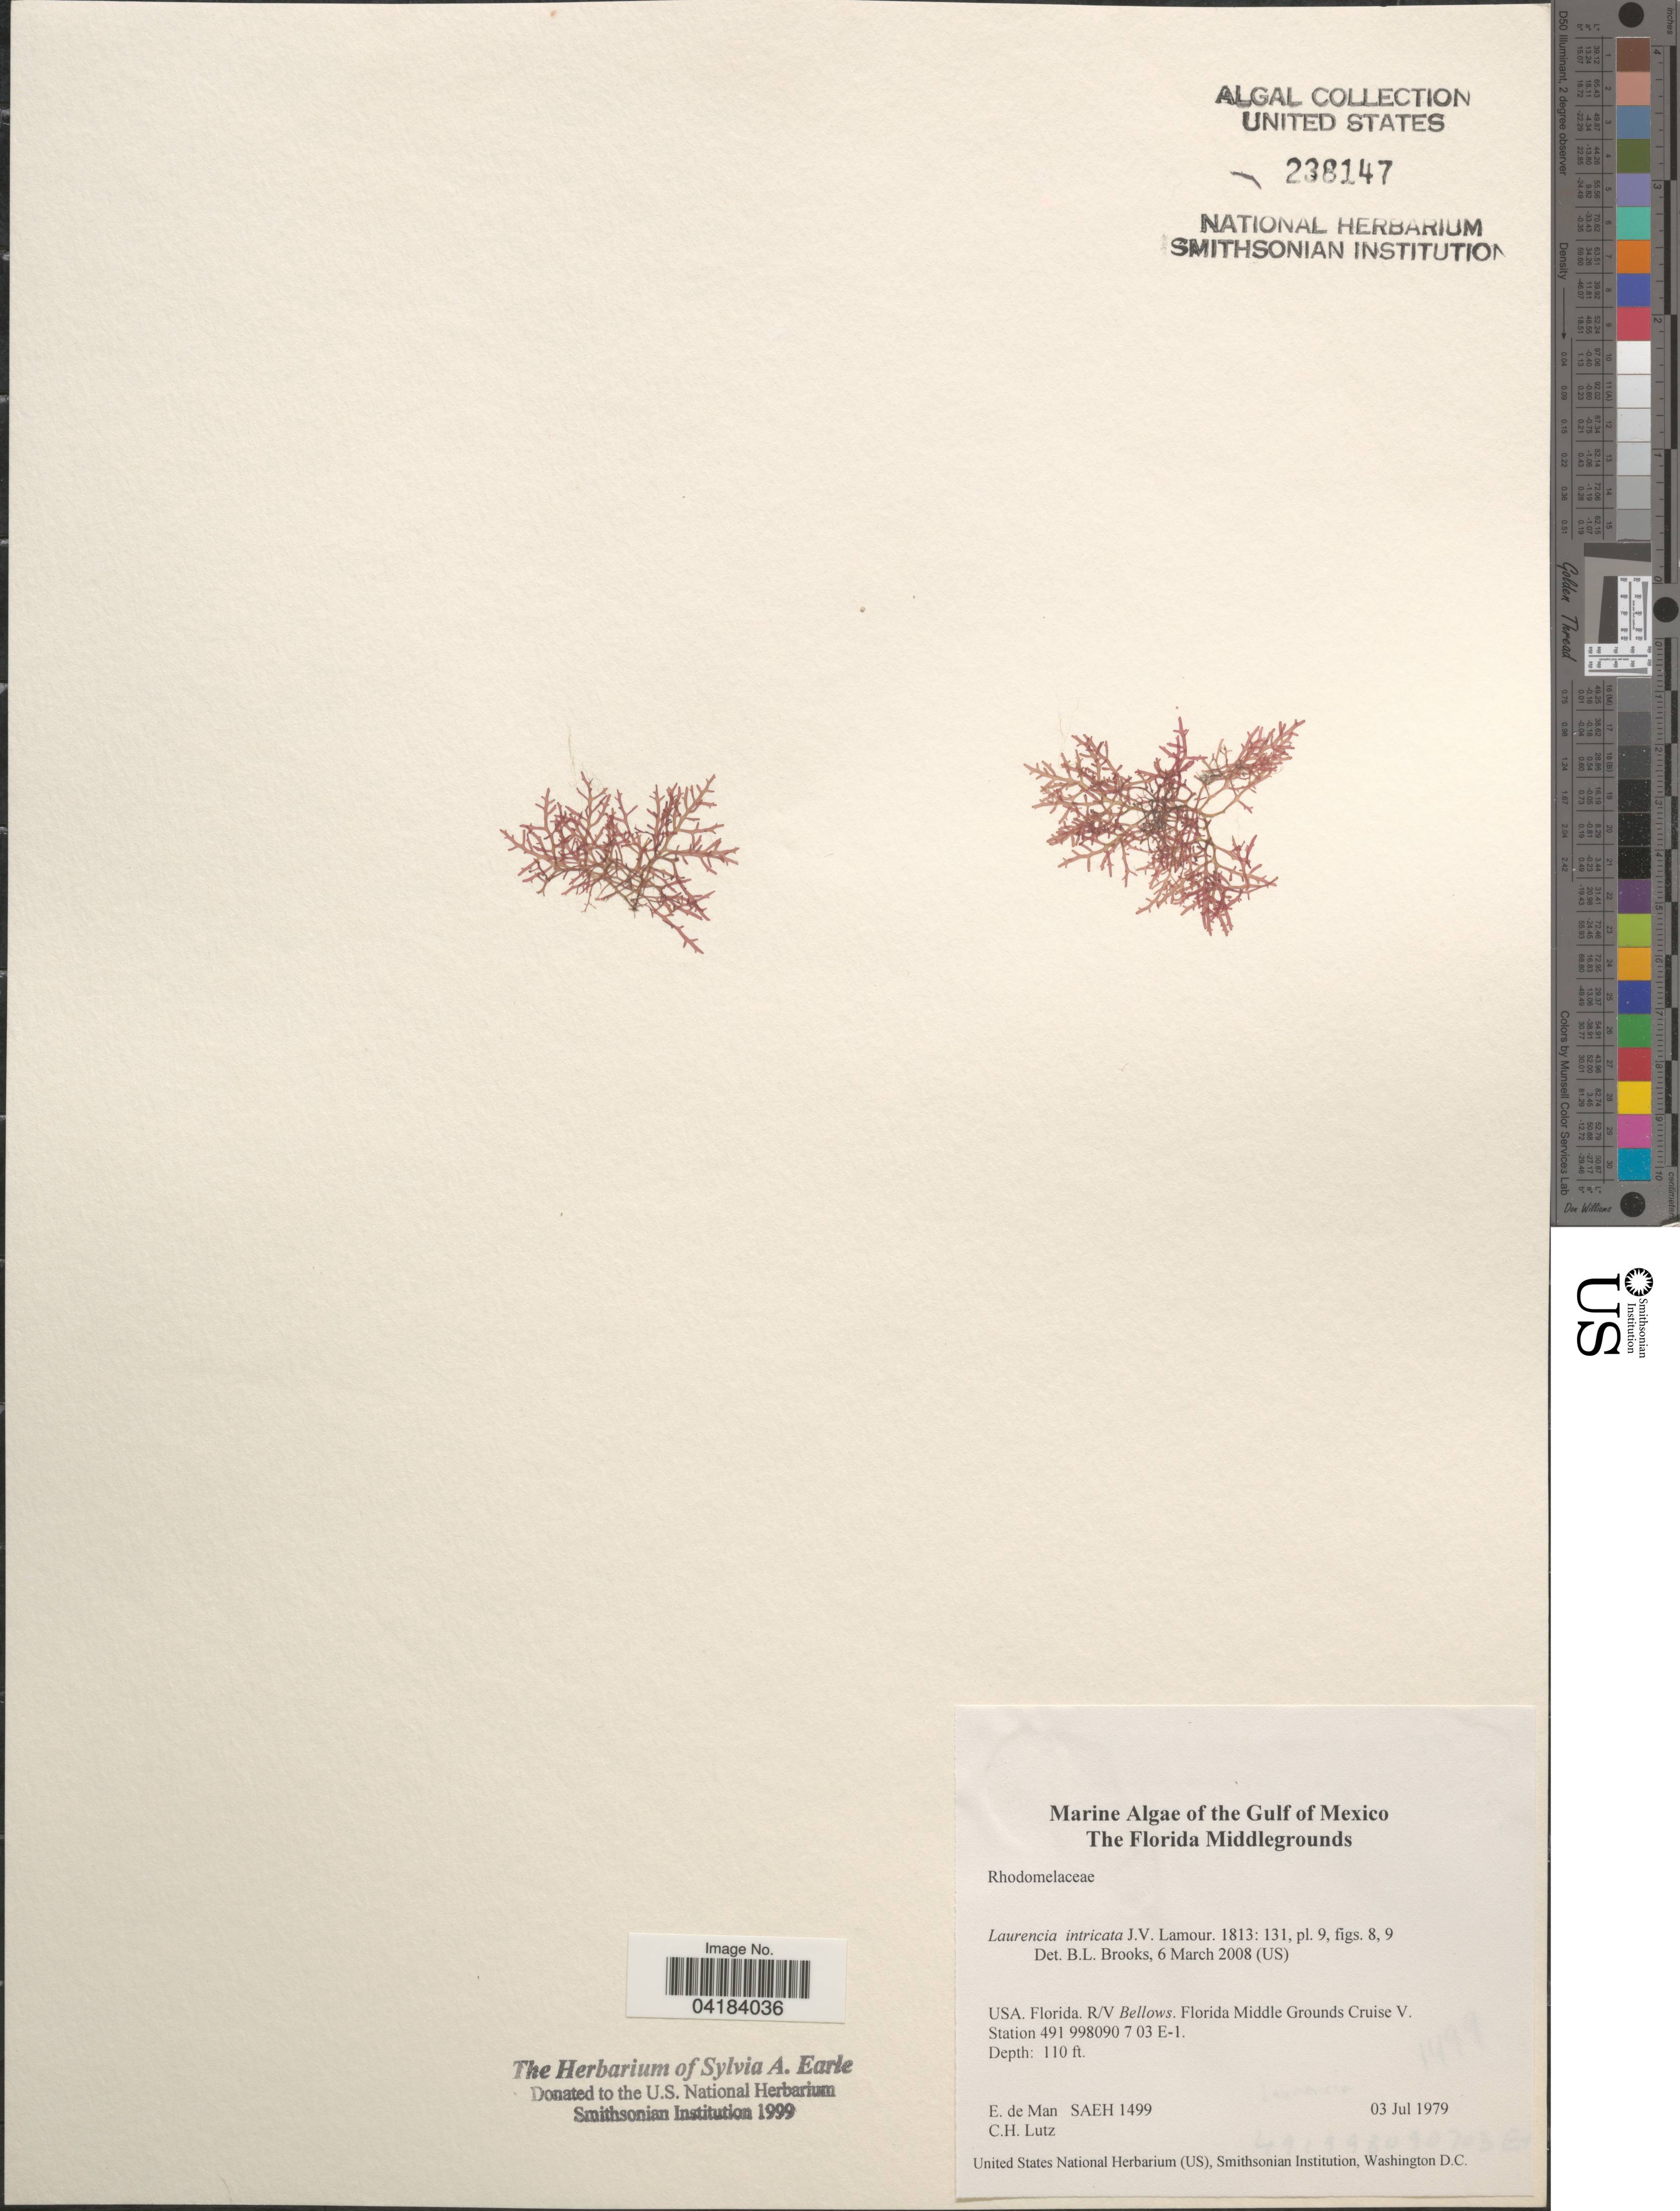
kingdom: Plantae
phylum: Rhodophyta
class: Florideophyceae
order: Ceramiales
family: Rhodomelaceae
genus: Laurencia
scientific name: Laurencia intricata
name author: J.V.Lamouroux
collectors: E. de Man & C. Lutz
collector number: SAEH1499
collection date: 1979-07-03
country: United States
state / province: Florida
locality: The Gulf of Mexico. The Florida Middlegrounds. R/V Bellows. Florida Middle Grounds Cruise V. Station 491 998090 7 03 E-1.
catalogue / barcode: US 238147